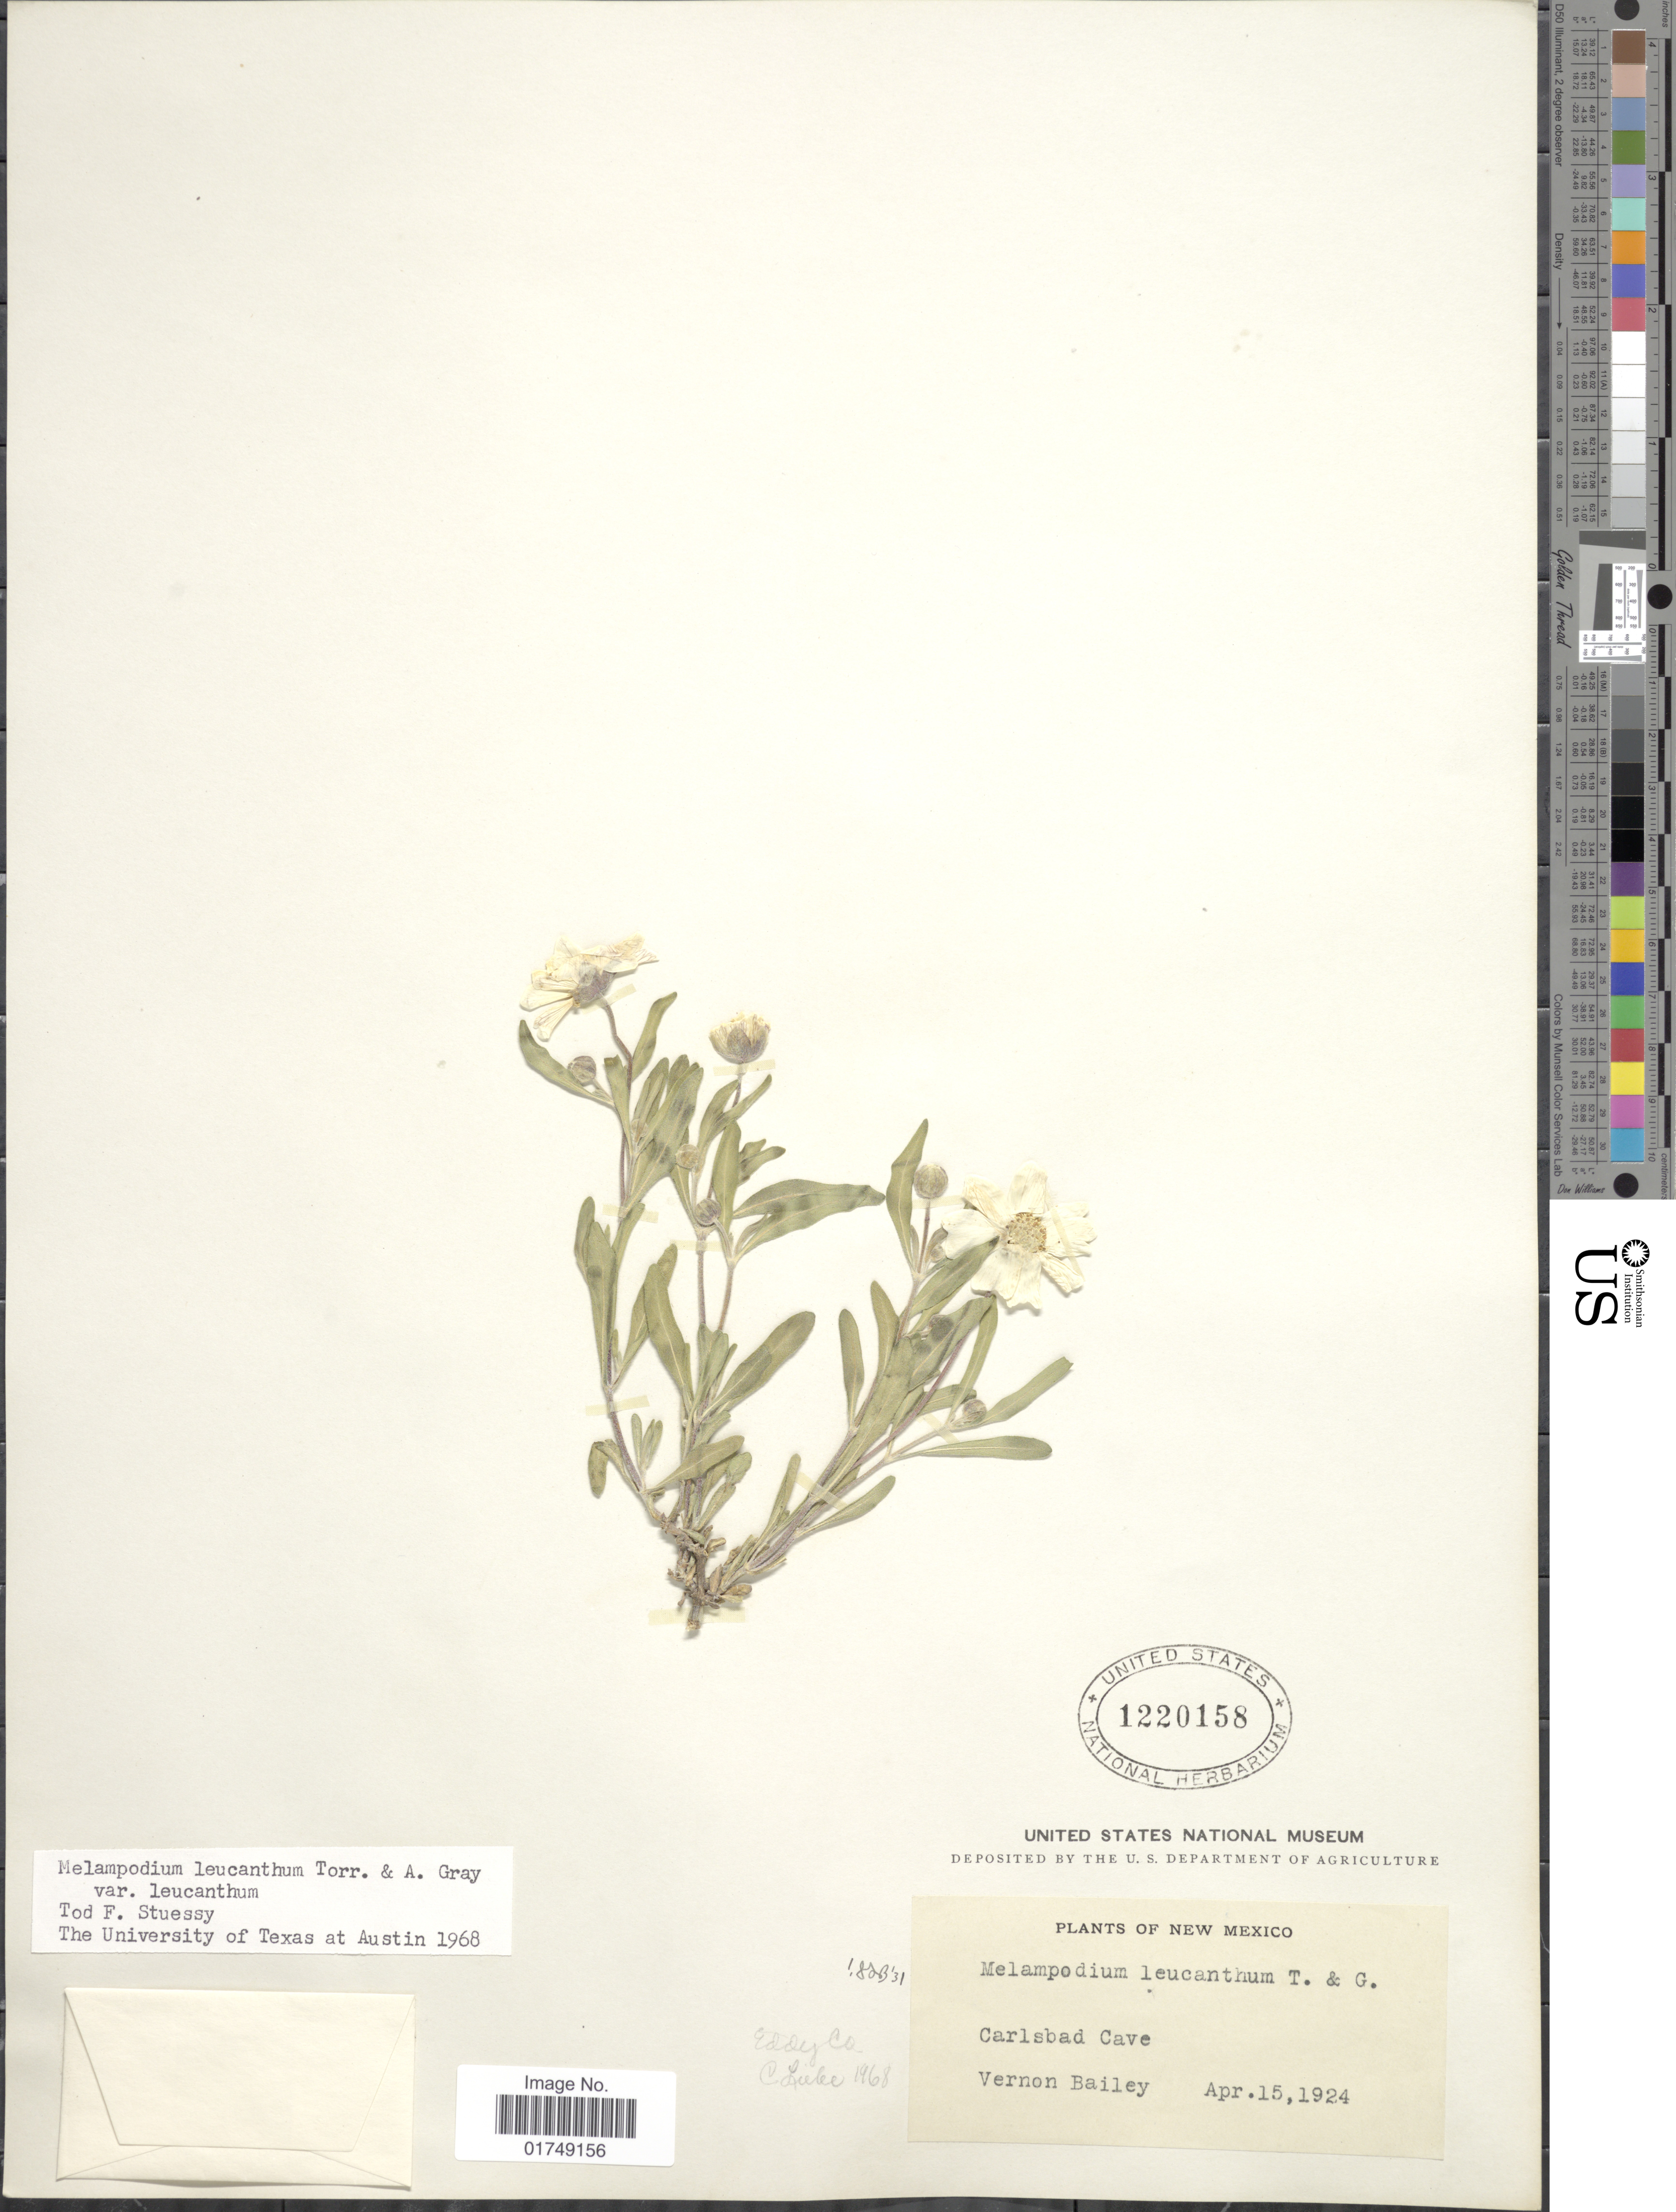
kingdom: Plantae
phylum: Tracheophyta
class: Magnoliopsida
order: Asterales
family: Asteraceae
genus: Melampodium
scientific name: Melampodium leucanthum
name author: Torr. & A. Gray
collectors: V. O. Bailey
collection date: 1924-04-15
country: United States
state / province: New Mexico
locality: Carlsbad Cave, Eddy Co.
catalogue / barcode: US 1220158